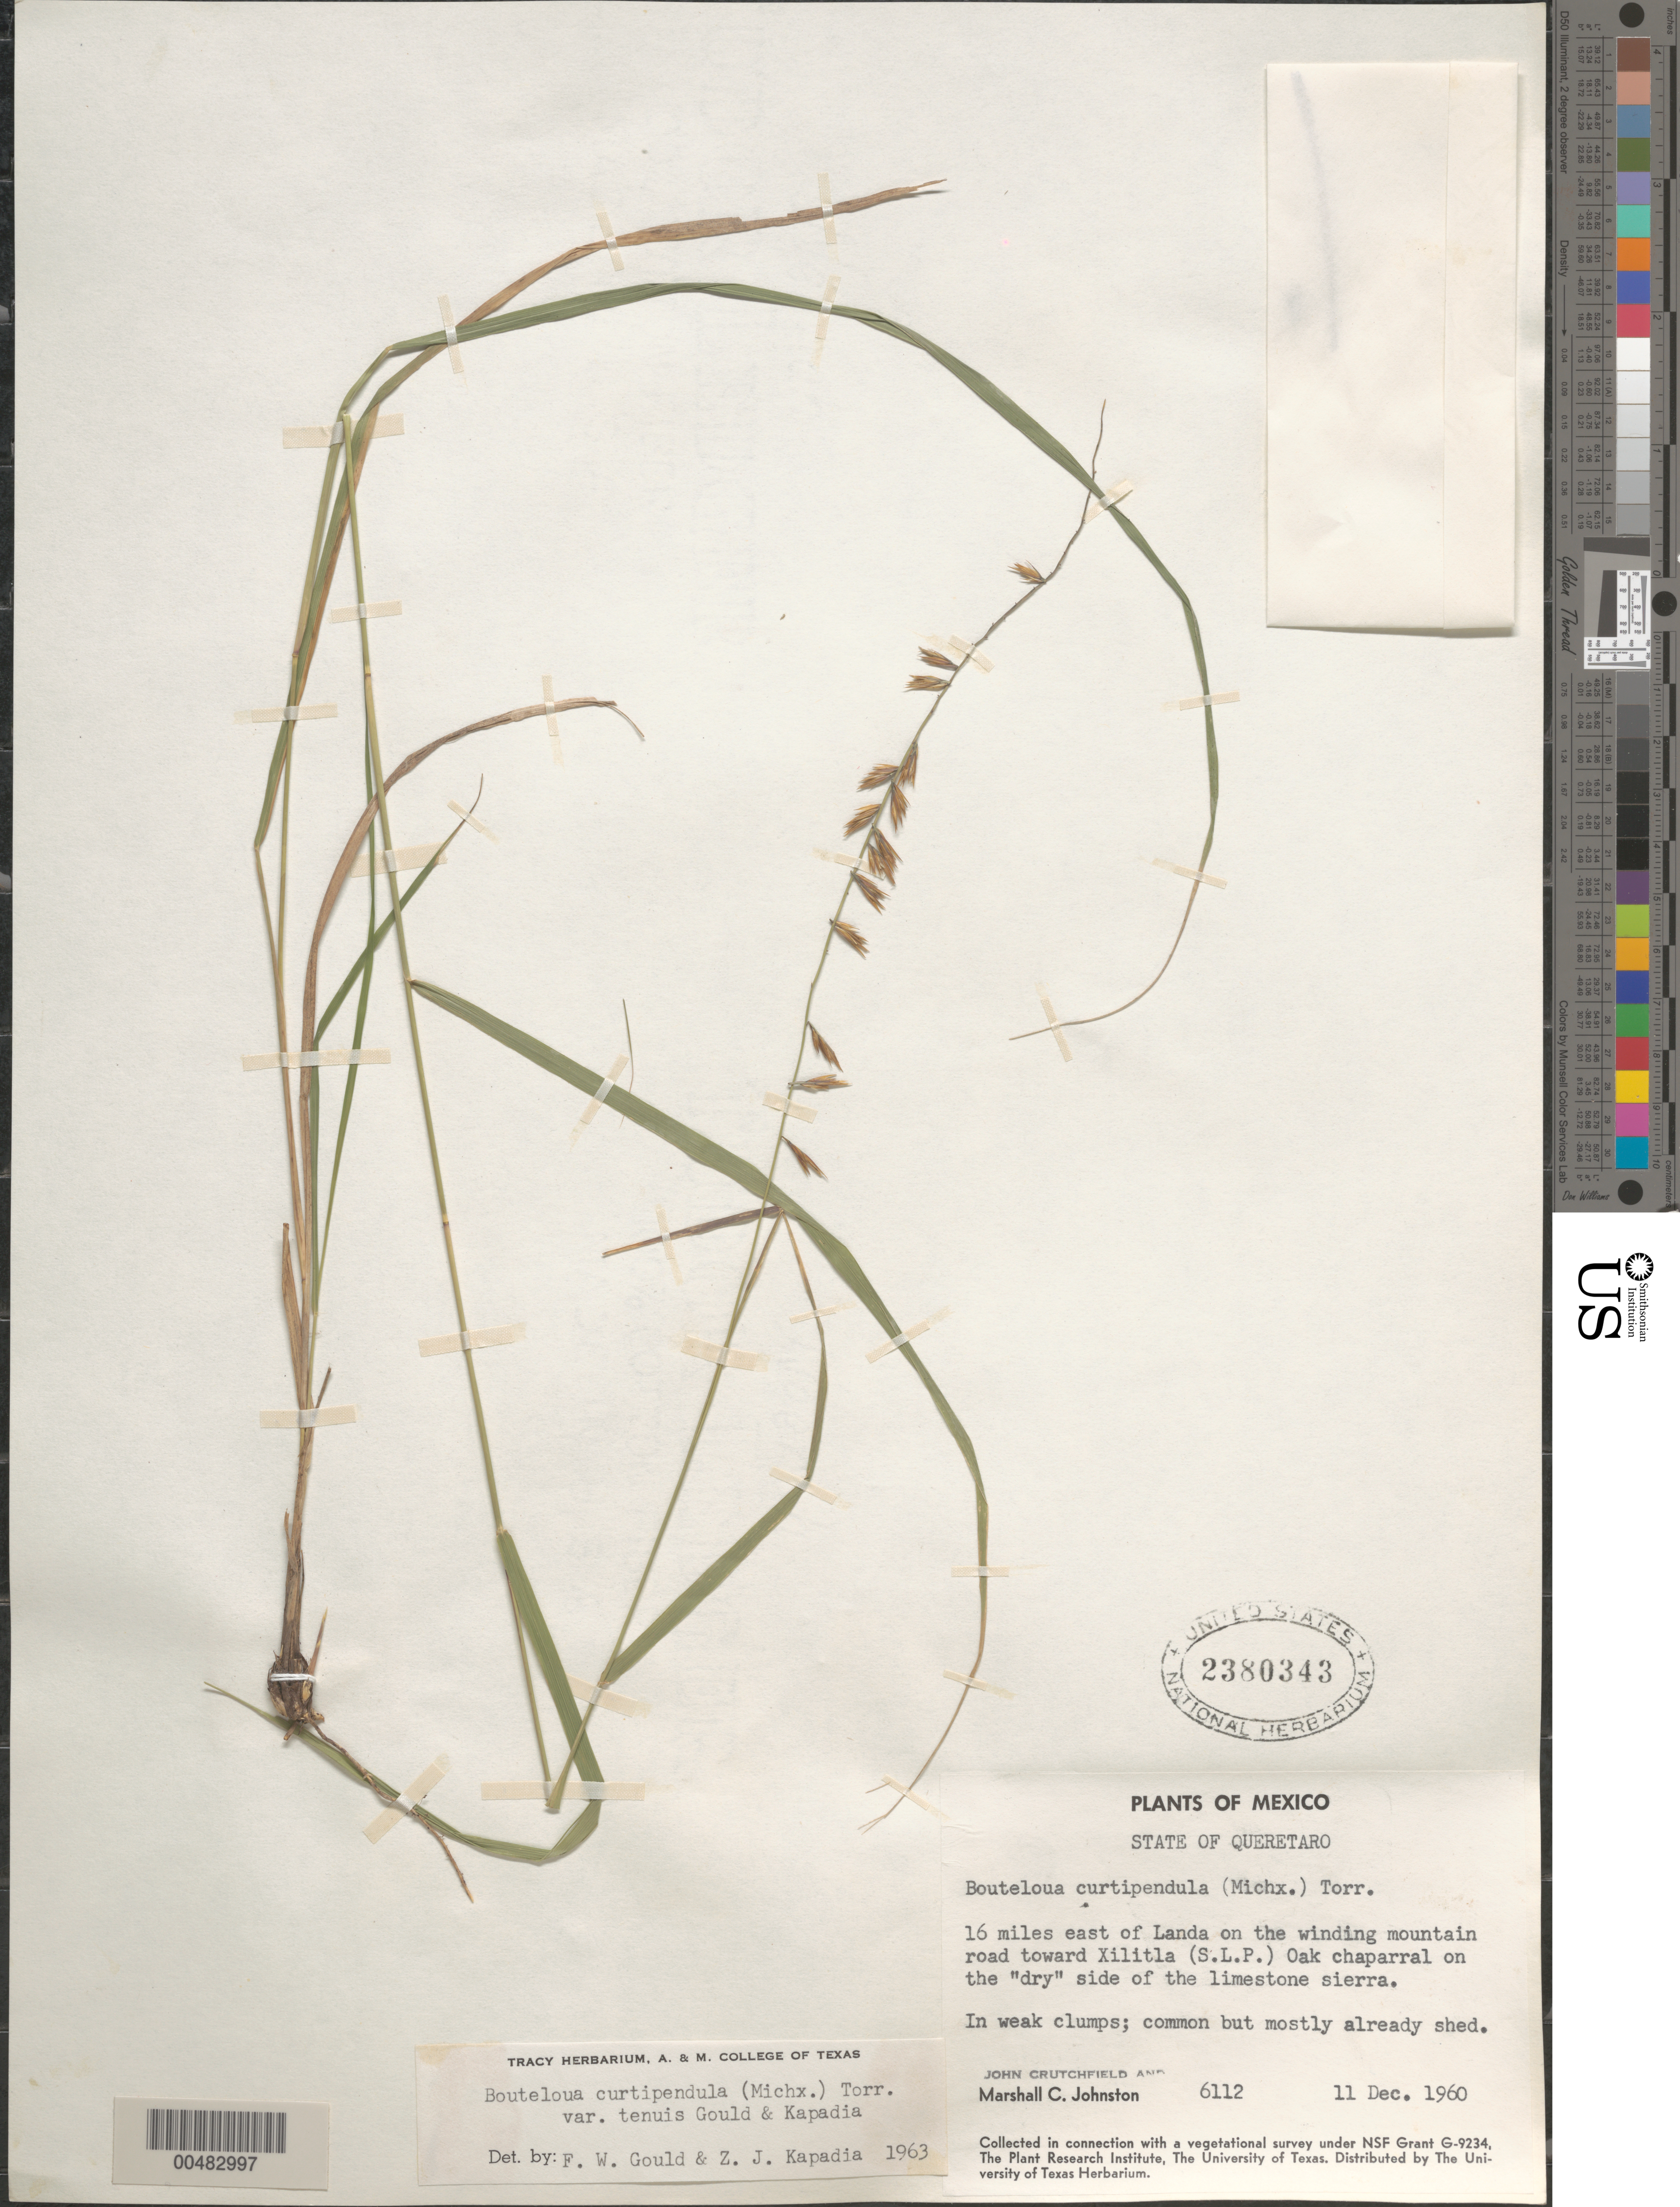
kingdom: Plantae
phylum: Tracheophyta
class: Liliopsida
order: Poales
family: Poaceae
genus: Bouteloua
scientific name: Bouteloua curtipendula var. tenuis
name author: Gould & Kapadia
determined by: Gould, F. W.; Kapadia, Zarir J.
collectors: J. Crutchfield & M. Johnston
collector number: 6112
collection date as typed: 11 Dec 1960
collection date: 1960-12-11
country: Mexico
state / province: Querétaro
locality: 16 mi E of Landa on the winding mtn rd toward Xilitla, S.L.P.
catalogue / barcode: US 2380343